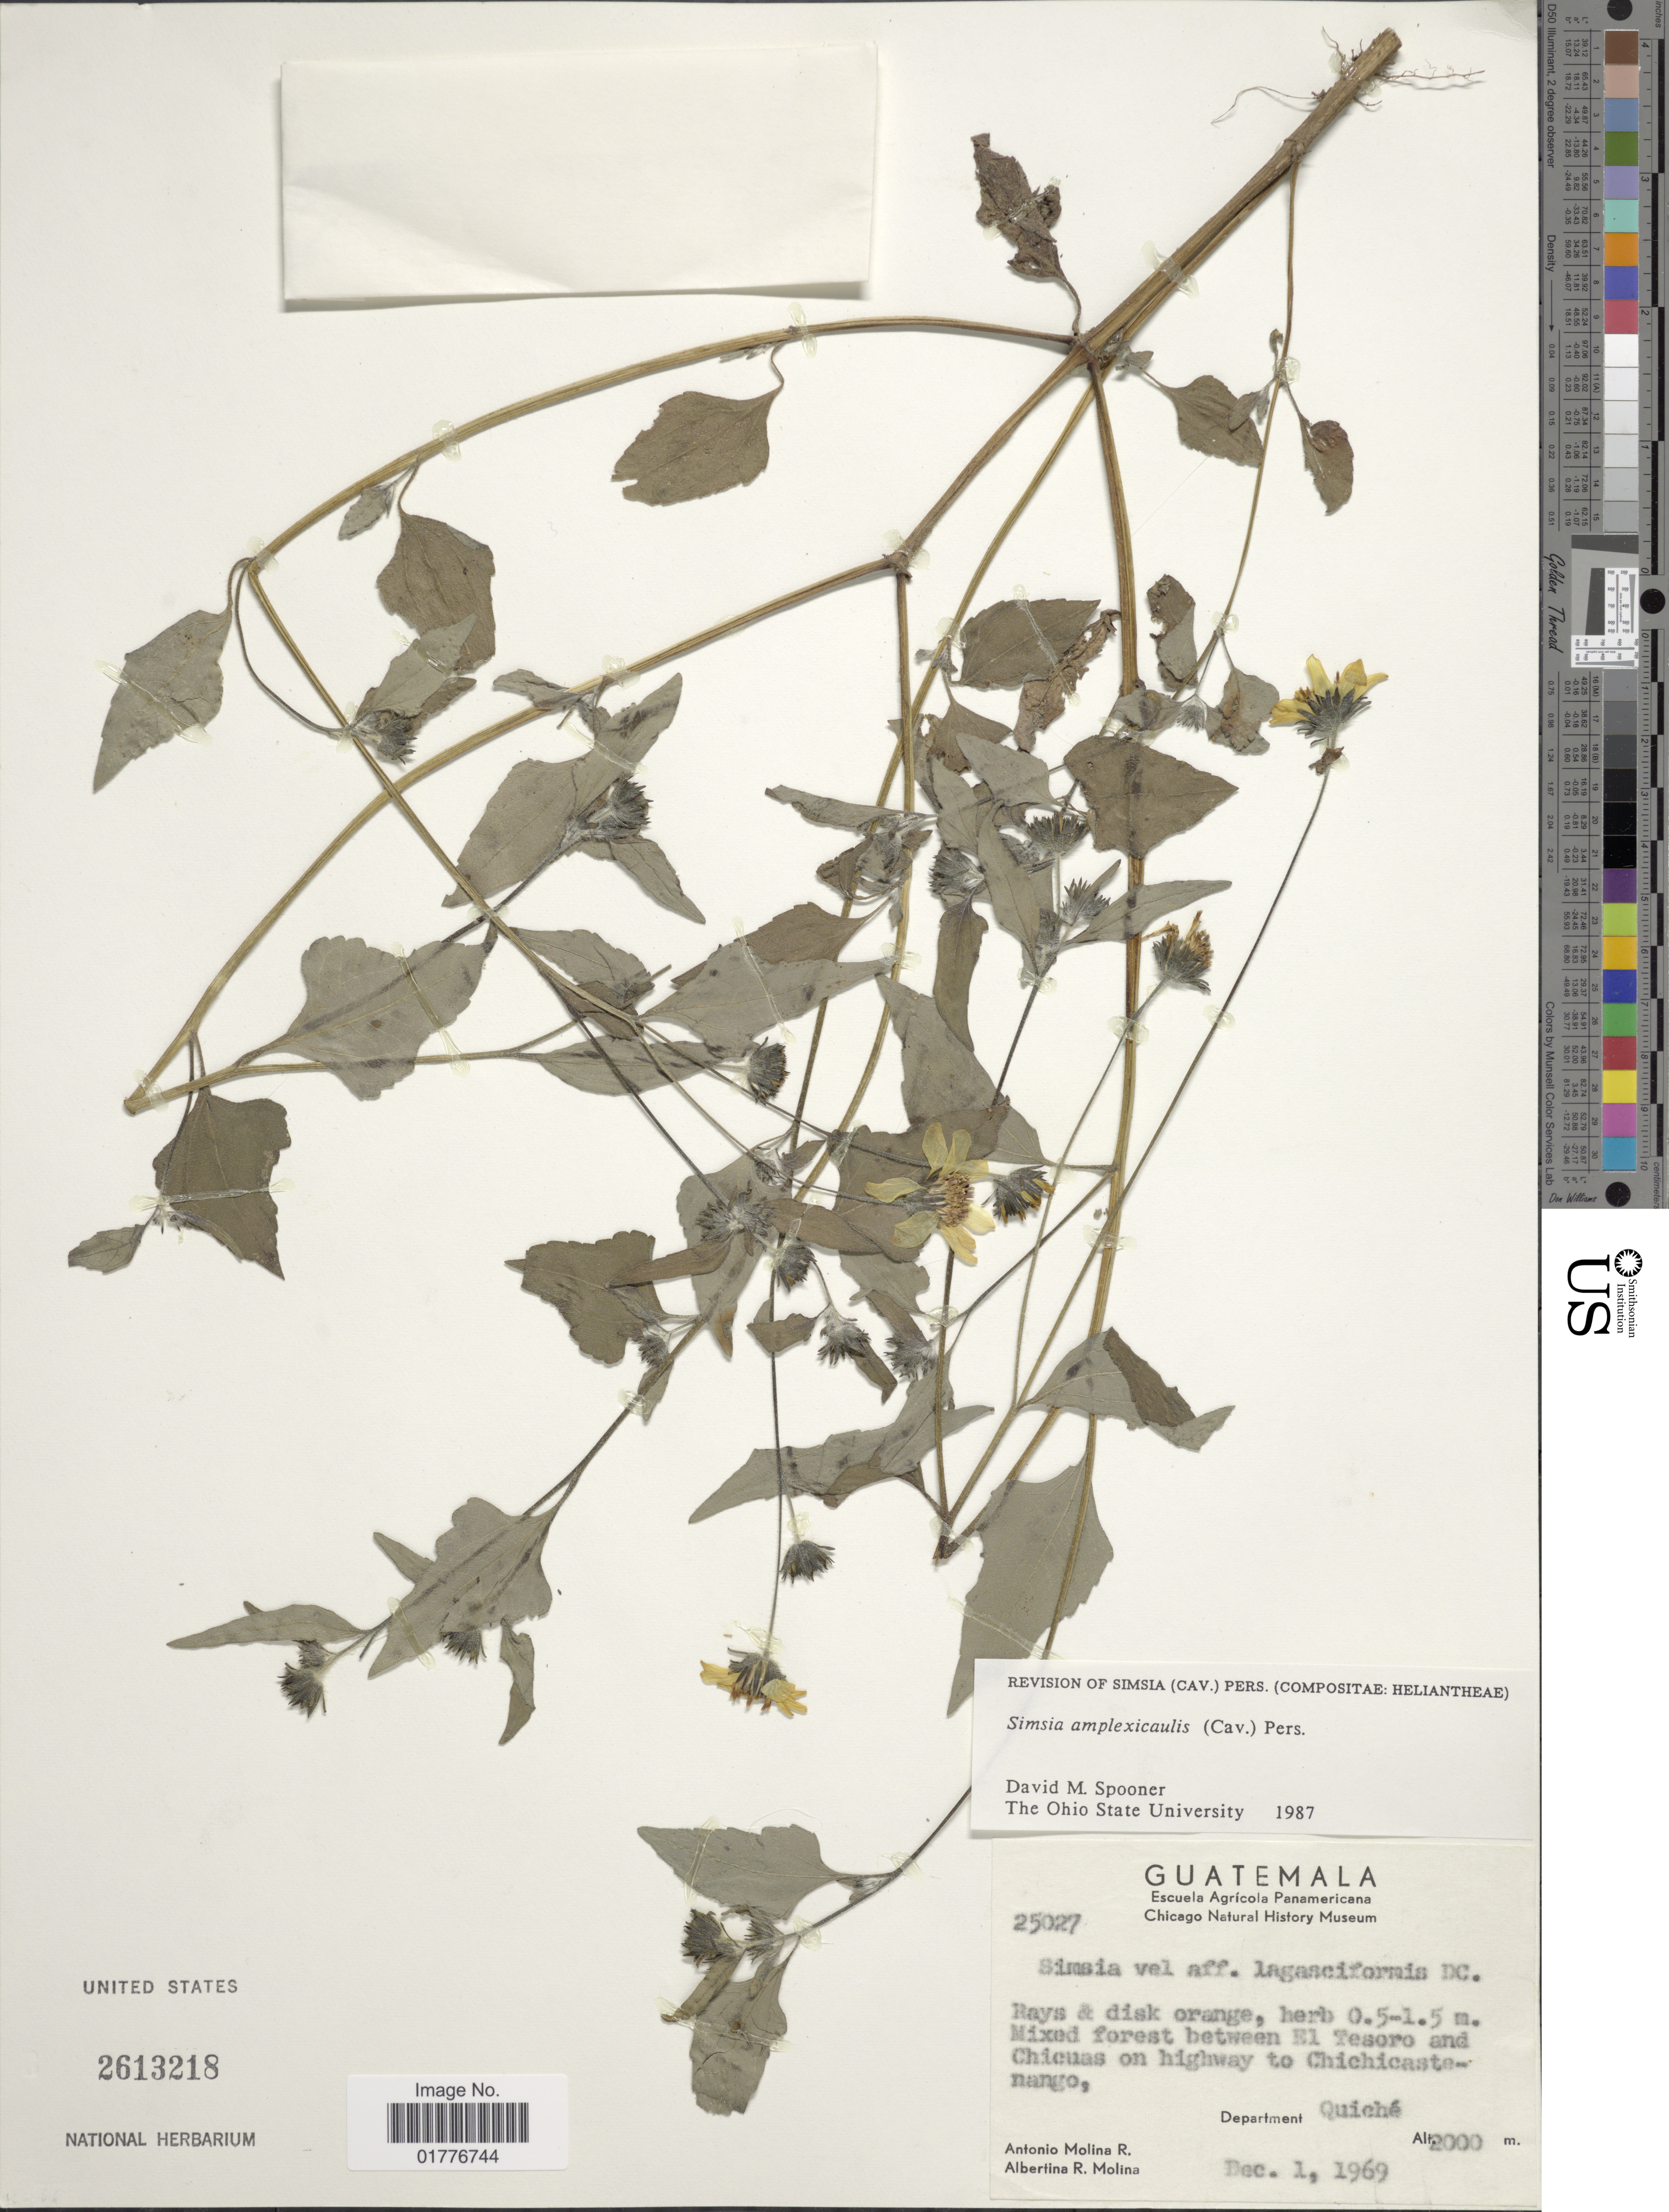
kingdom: Plantae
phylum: Tracheophyta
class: Magnoliopsida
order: Asterales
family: Asteraceae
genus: Simsia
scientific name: Simsia amplexicaulis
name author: (Cav.) Pers.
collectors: A. Molina R. & A. R. Molina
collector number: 25027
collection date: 1969-12-01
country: Guatemala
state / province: El Quiché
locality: Mixed forest between El Tesoro and Chicuas on highway to Chichicastenango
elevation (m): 2000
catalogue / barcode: US 2613218